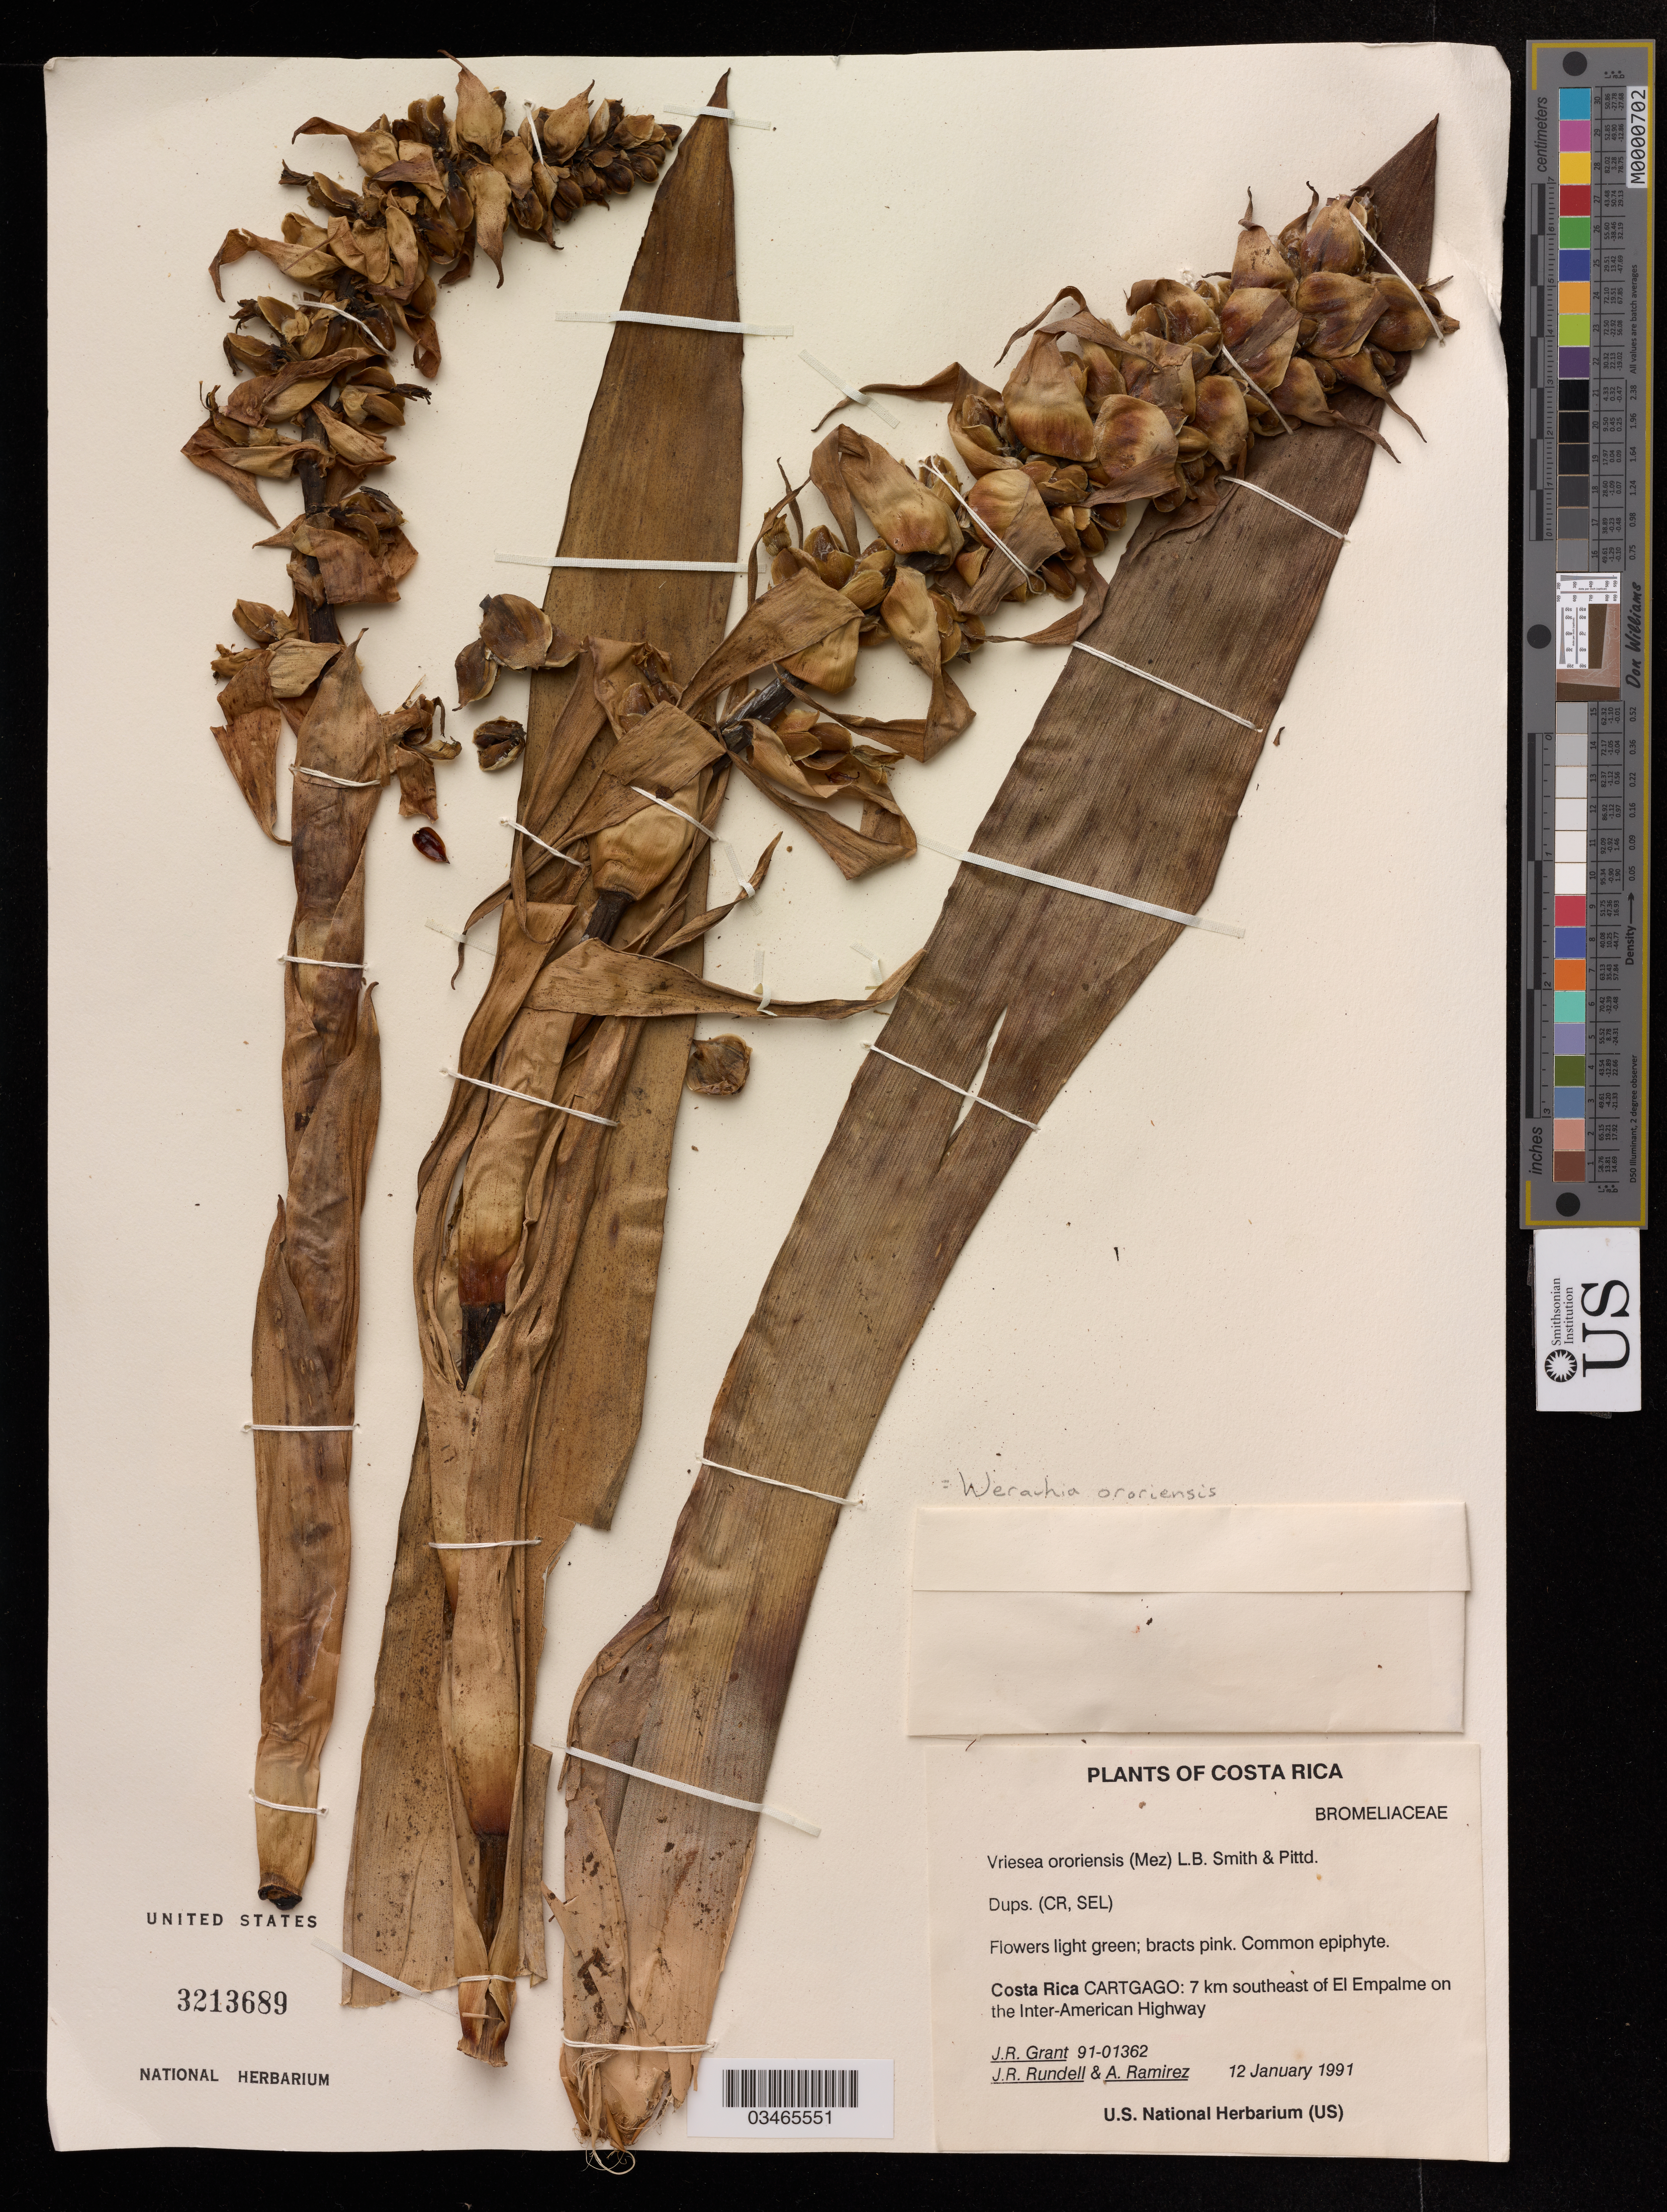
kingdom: Plantae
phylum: Tracheophyta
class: Liliopsida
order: Poales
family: Bromeliaceae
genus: Werauhia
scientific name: Werauhia ororiensis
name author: (Mez) J.R. Grant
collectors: J. Grant, J. R. Rundell & A. Ramirez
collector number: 91-01362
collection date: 1991-01-12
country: Costa Rica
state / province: San José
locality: San Jose: near Cerro la Vueltas, ca. 10km north of San Geraldo along the Inter-American Highway at km marker 69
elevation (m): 2500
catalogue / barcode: US 3213689